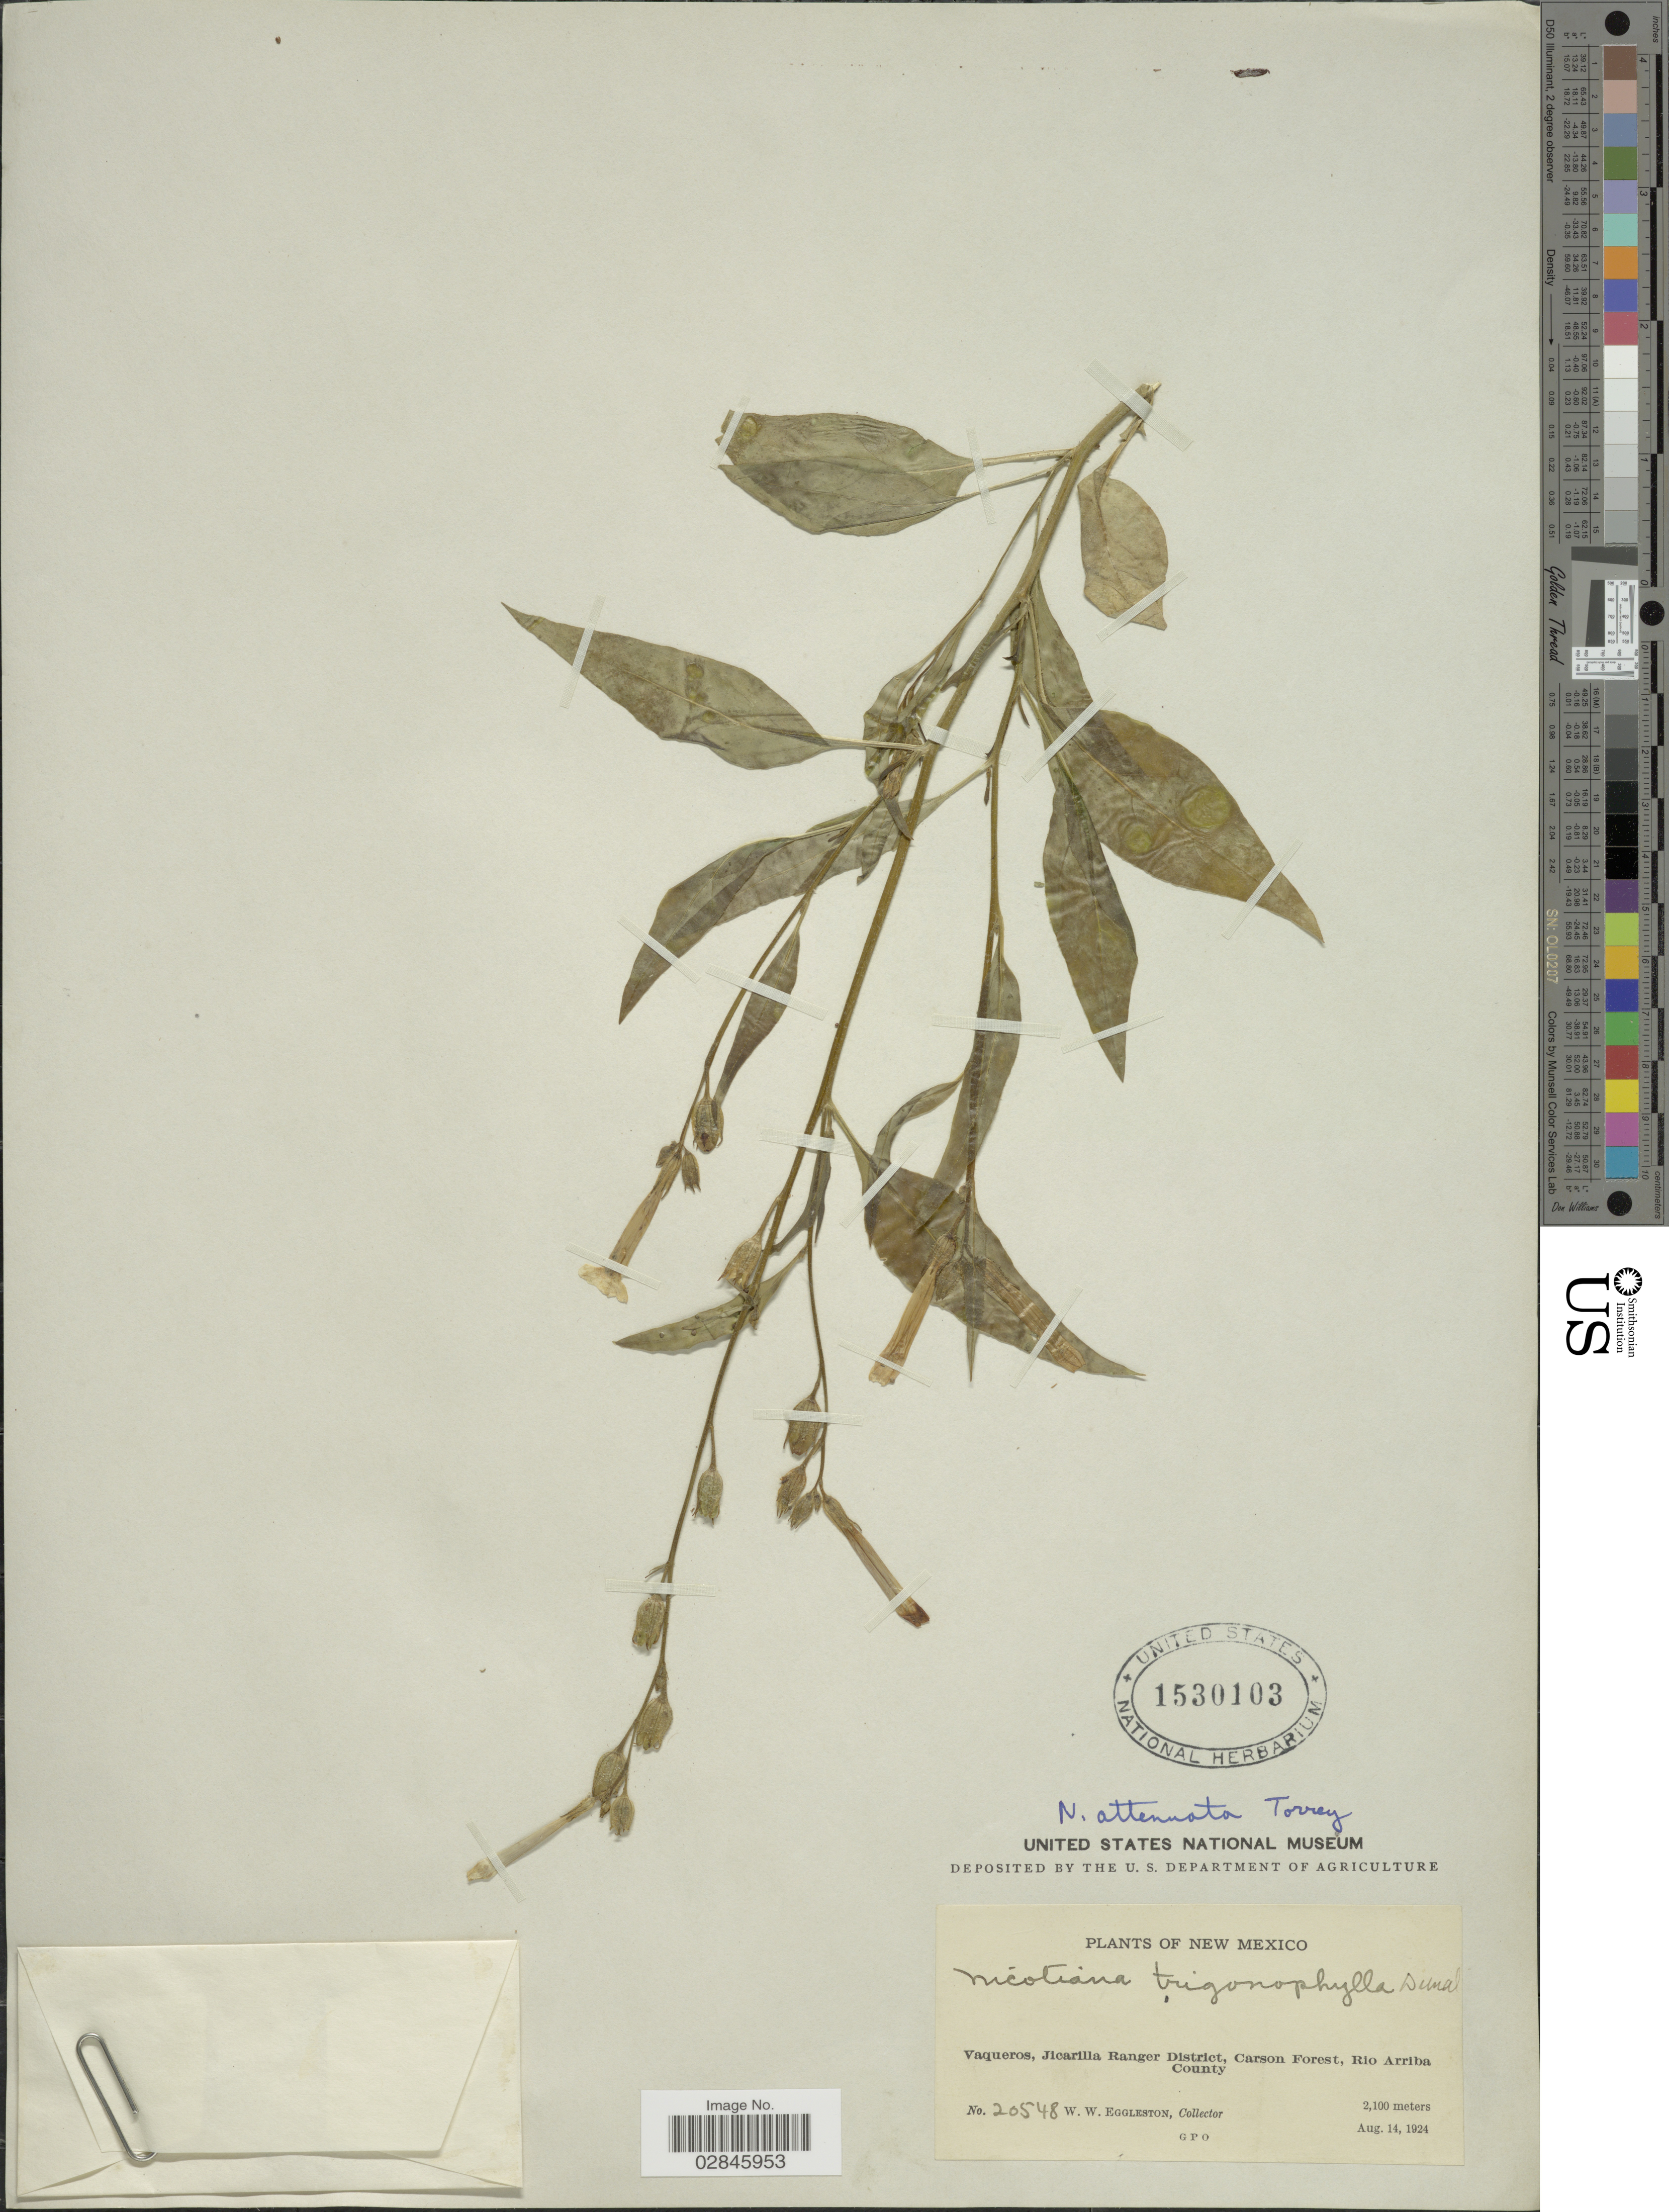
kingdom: Plantae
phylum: Tracheophyta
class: Magnoliopsida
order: Solanales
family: Solanaceae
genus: Nicotiana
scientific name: Nicotiana attenuata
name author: Torr. ex S. Watson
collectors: W. W. Eggleston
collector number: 20548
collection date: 1924-08-14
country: United States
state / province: New Mexico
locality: Vaqueros, Jicarilla Ranger District, Carson Forest, Rio Arriba County.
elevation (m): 2100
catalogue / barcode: US 1530103